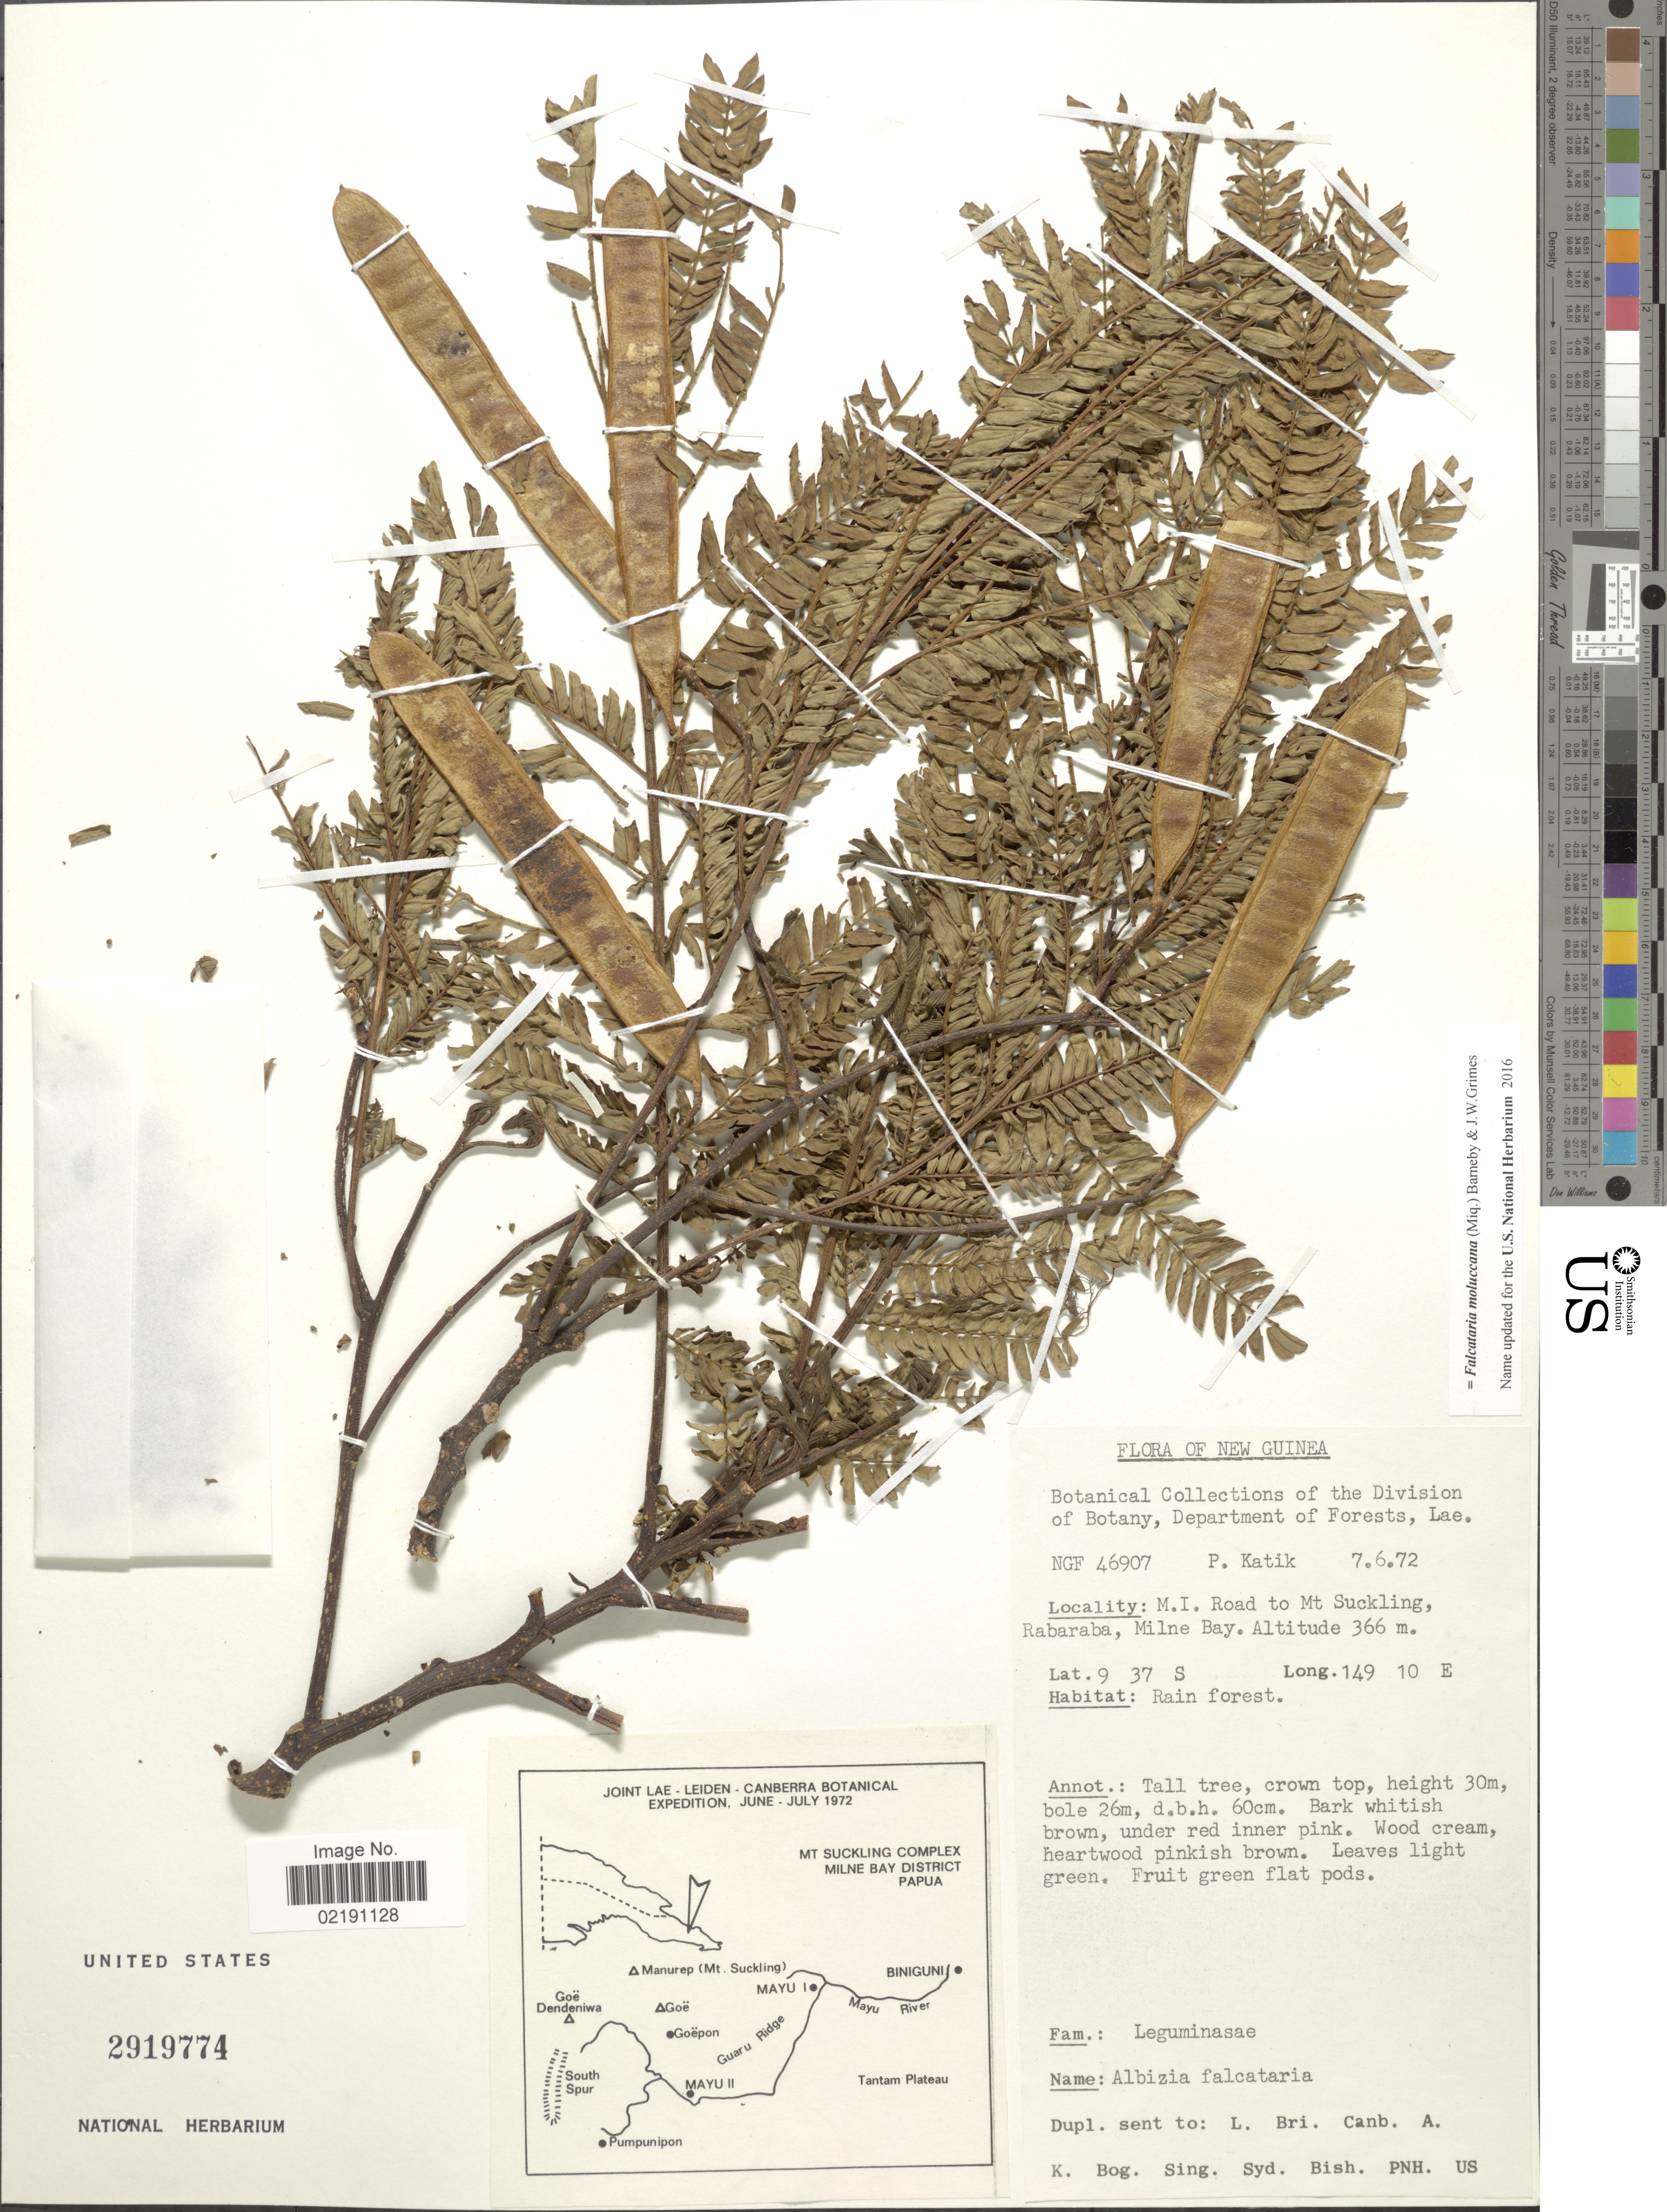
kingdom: Plantae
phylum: Tracheophyta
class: Magnoliopsida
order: Fabales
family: Fabaceae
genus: Falcataria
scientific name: Falcataria moluccana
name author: (Miq.) Barneby & Grimes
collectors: P. Katik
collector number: NGF46907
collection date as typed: Transcribed d/m/y: 7/6/72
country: Papua New Guinea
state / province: Milne Bay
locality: New Guinea. M.I. Road to Mt Suckling, Rabaraba, Milne Bay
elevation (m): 366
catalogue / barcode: US 2919774